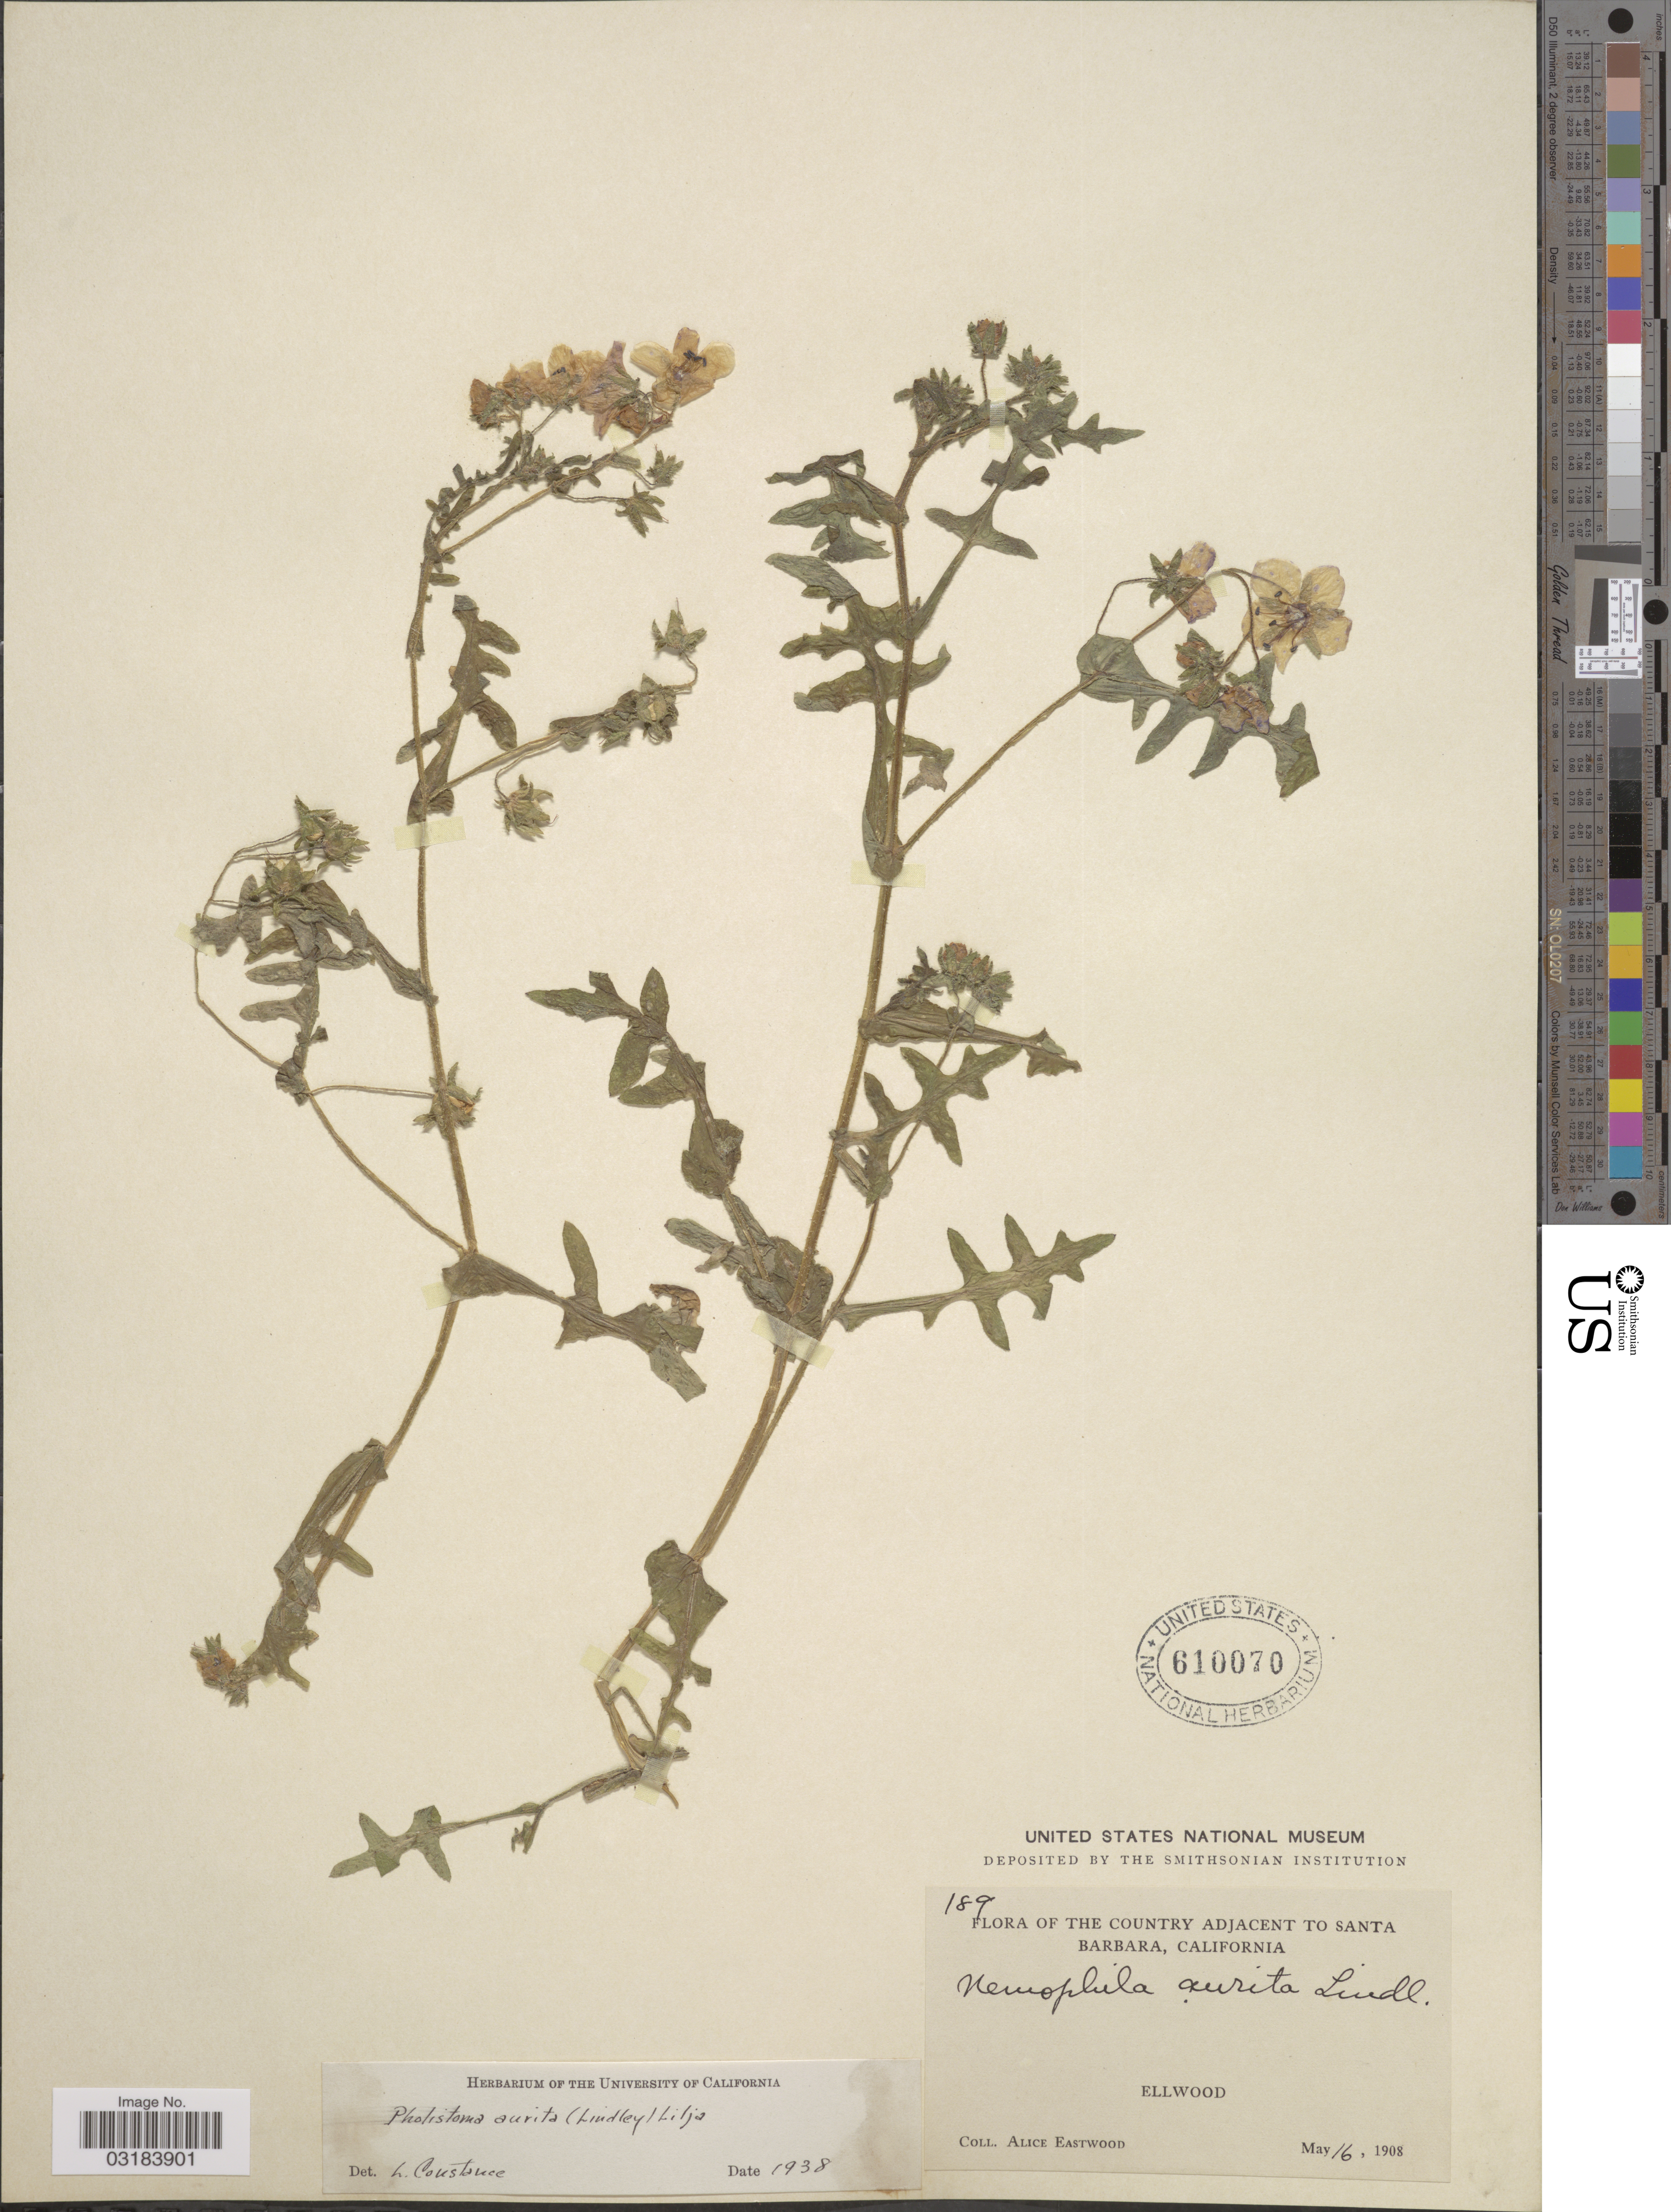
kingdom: Plantae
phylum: Tracheophyta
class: Magnoliopsida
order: Boraginales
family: Hydrophyllaceae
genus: Pholistoma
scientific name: Pholistoma auritum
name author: (Lindl.) Lilja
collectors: A. Eastwood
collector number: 189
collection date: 1908-05-16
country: United States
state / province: California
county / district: Santa Barbara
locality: The Country Adjacent to Santa Barbara, Ellwood.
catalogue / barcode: US 610070